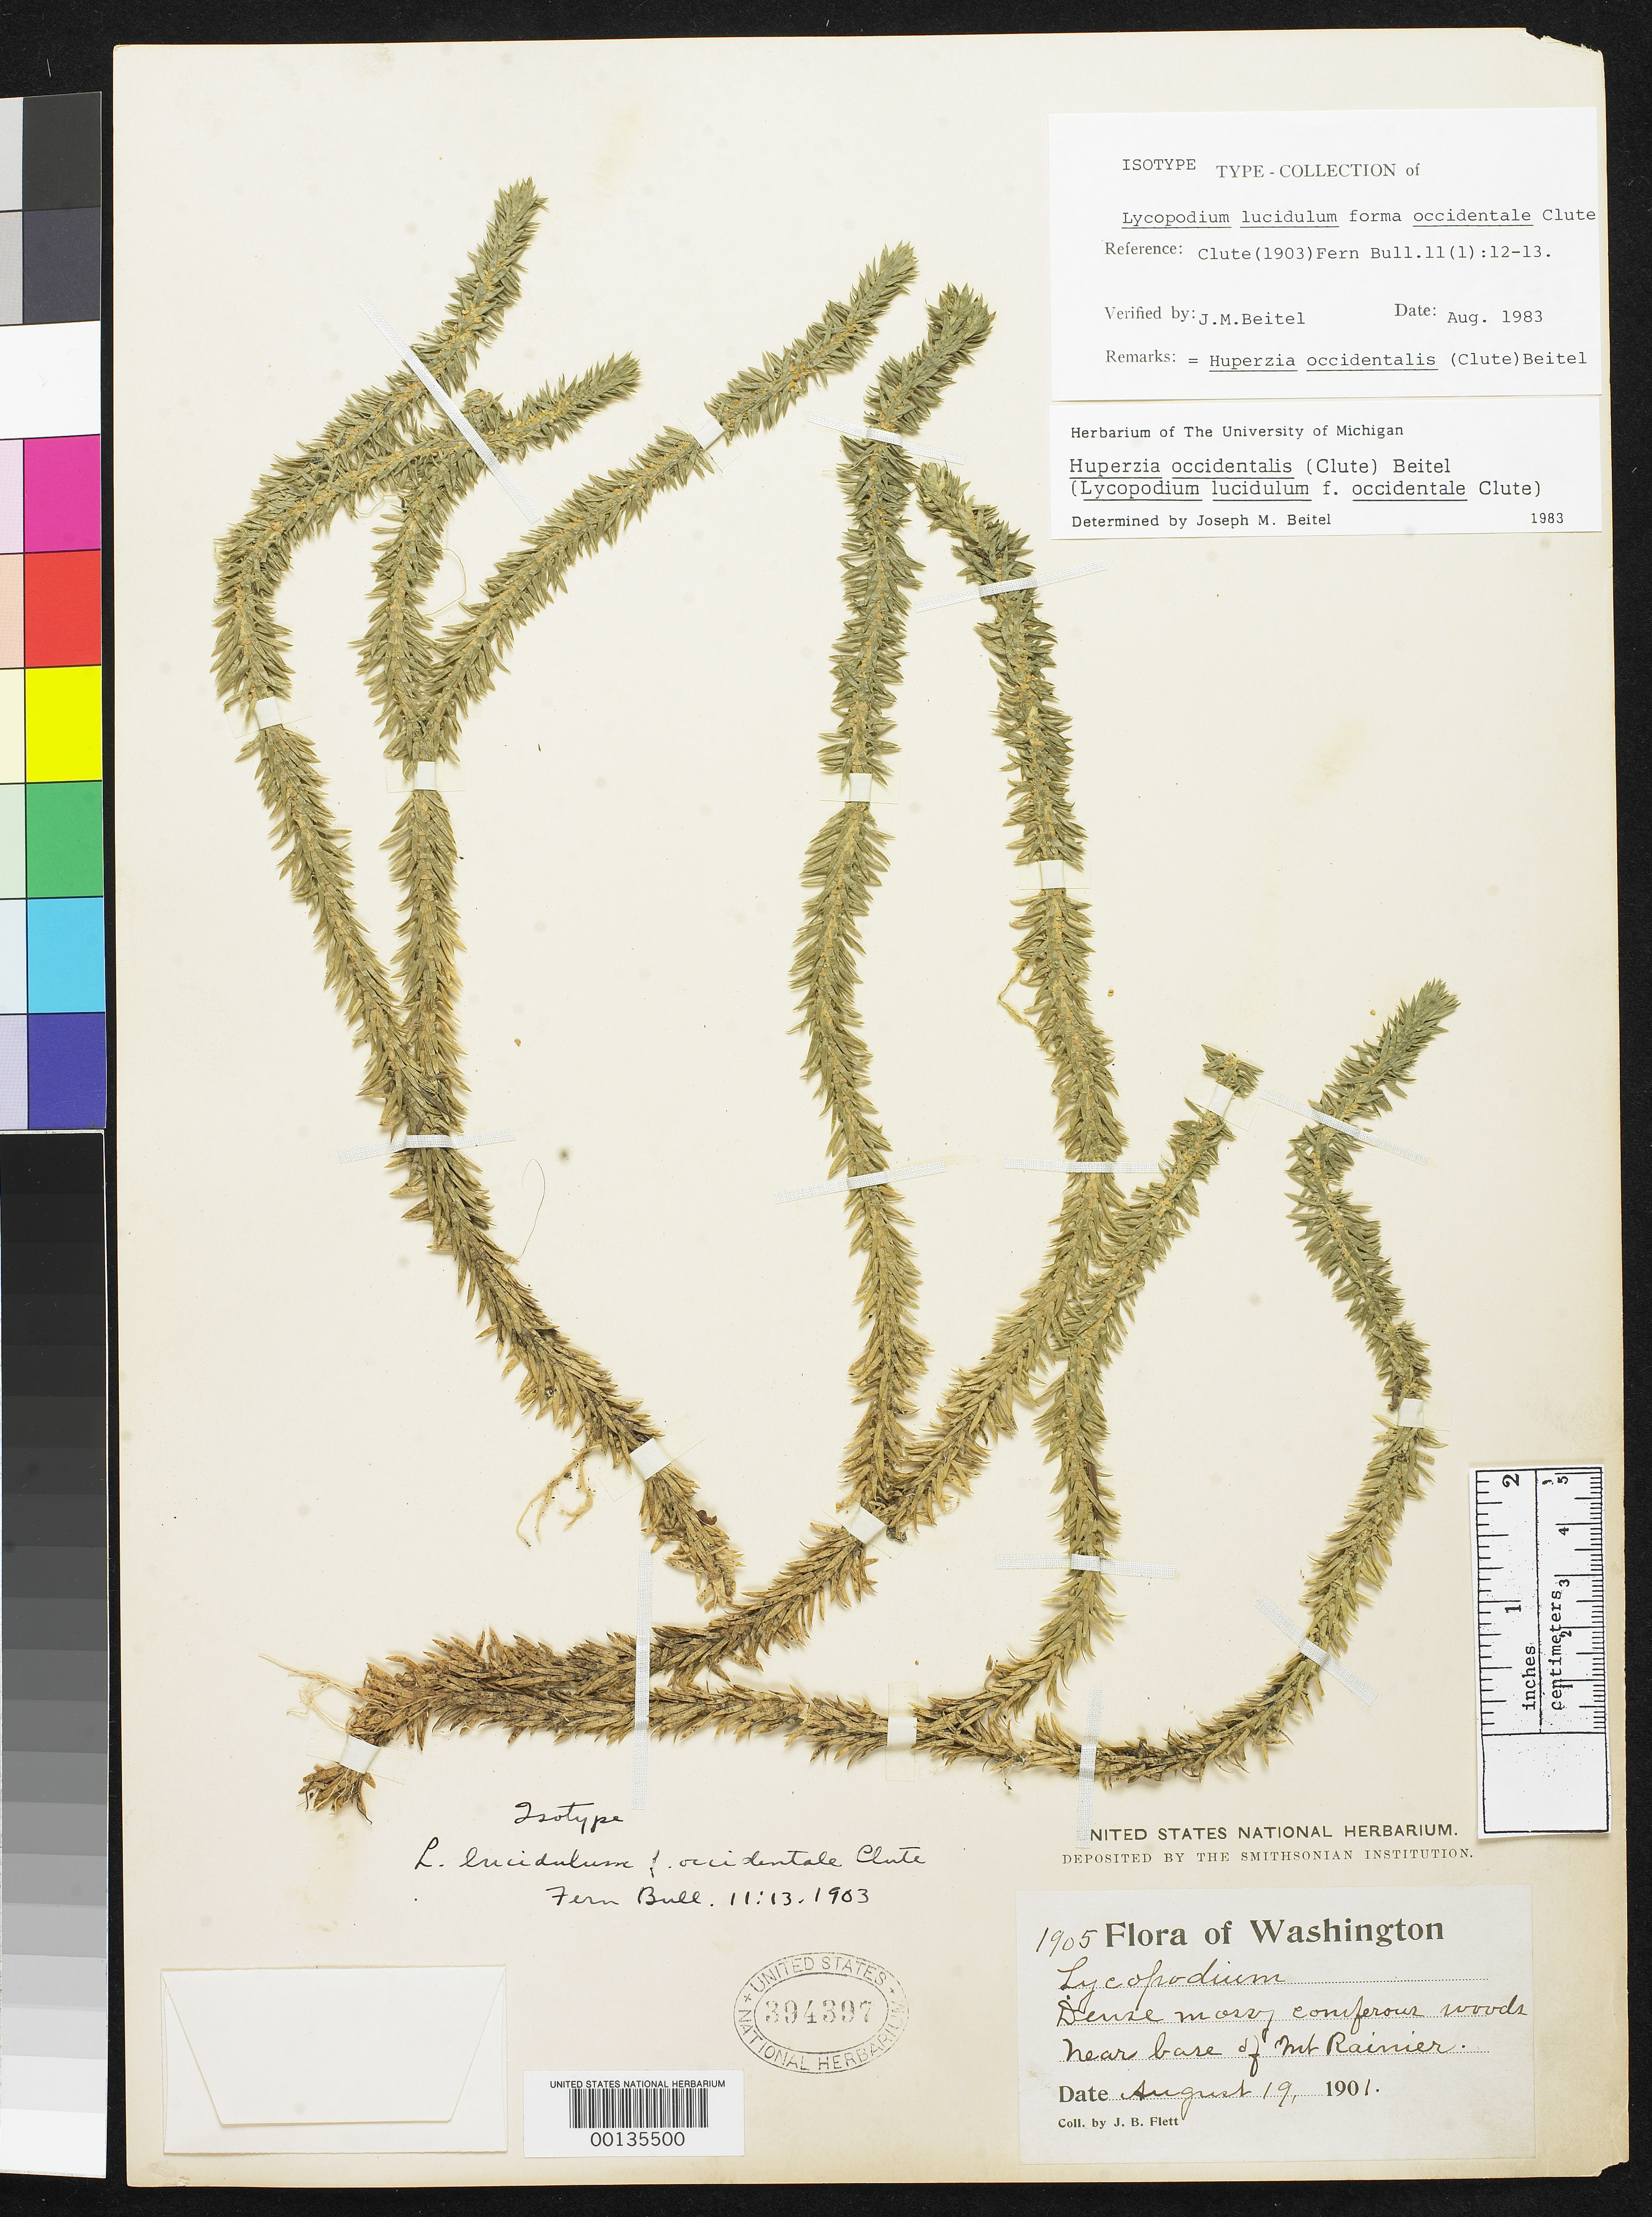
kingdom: Plantae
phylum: Tracheophyta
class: Lycopodiopsida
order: Lycopodiales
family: Lycopodiaceae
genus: Lycopodium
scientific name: Lycopodium lucidulum f. occidentale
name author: Clute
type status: Type Collection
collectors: J. Flett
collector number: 1905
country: United States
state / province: Washington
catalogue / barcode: US 394397